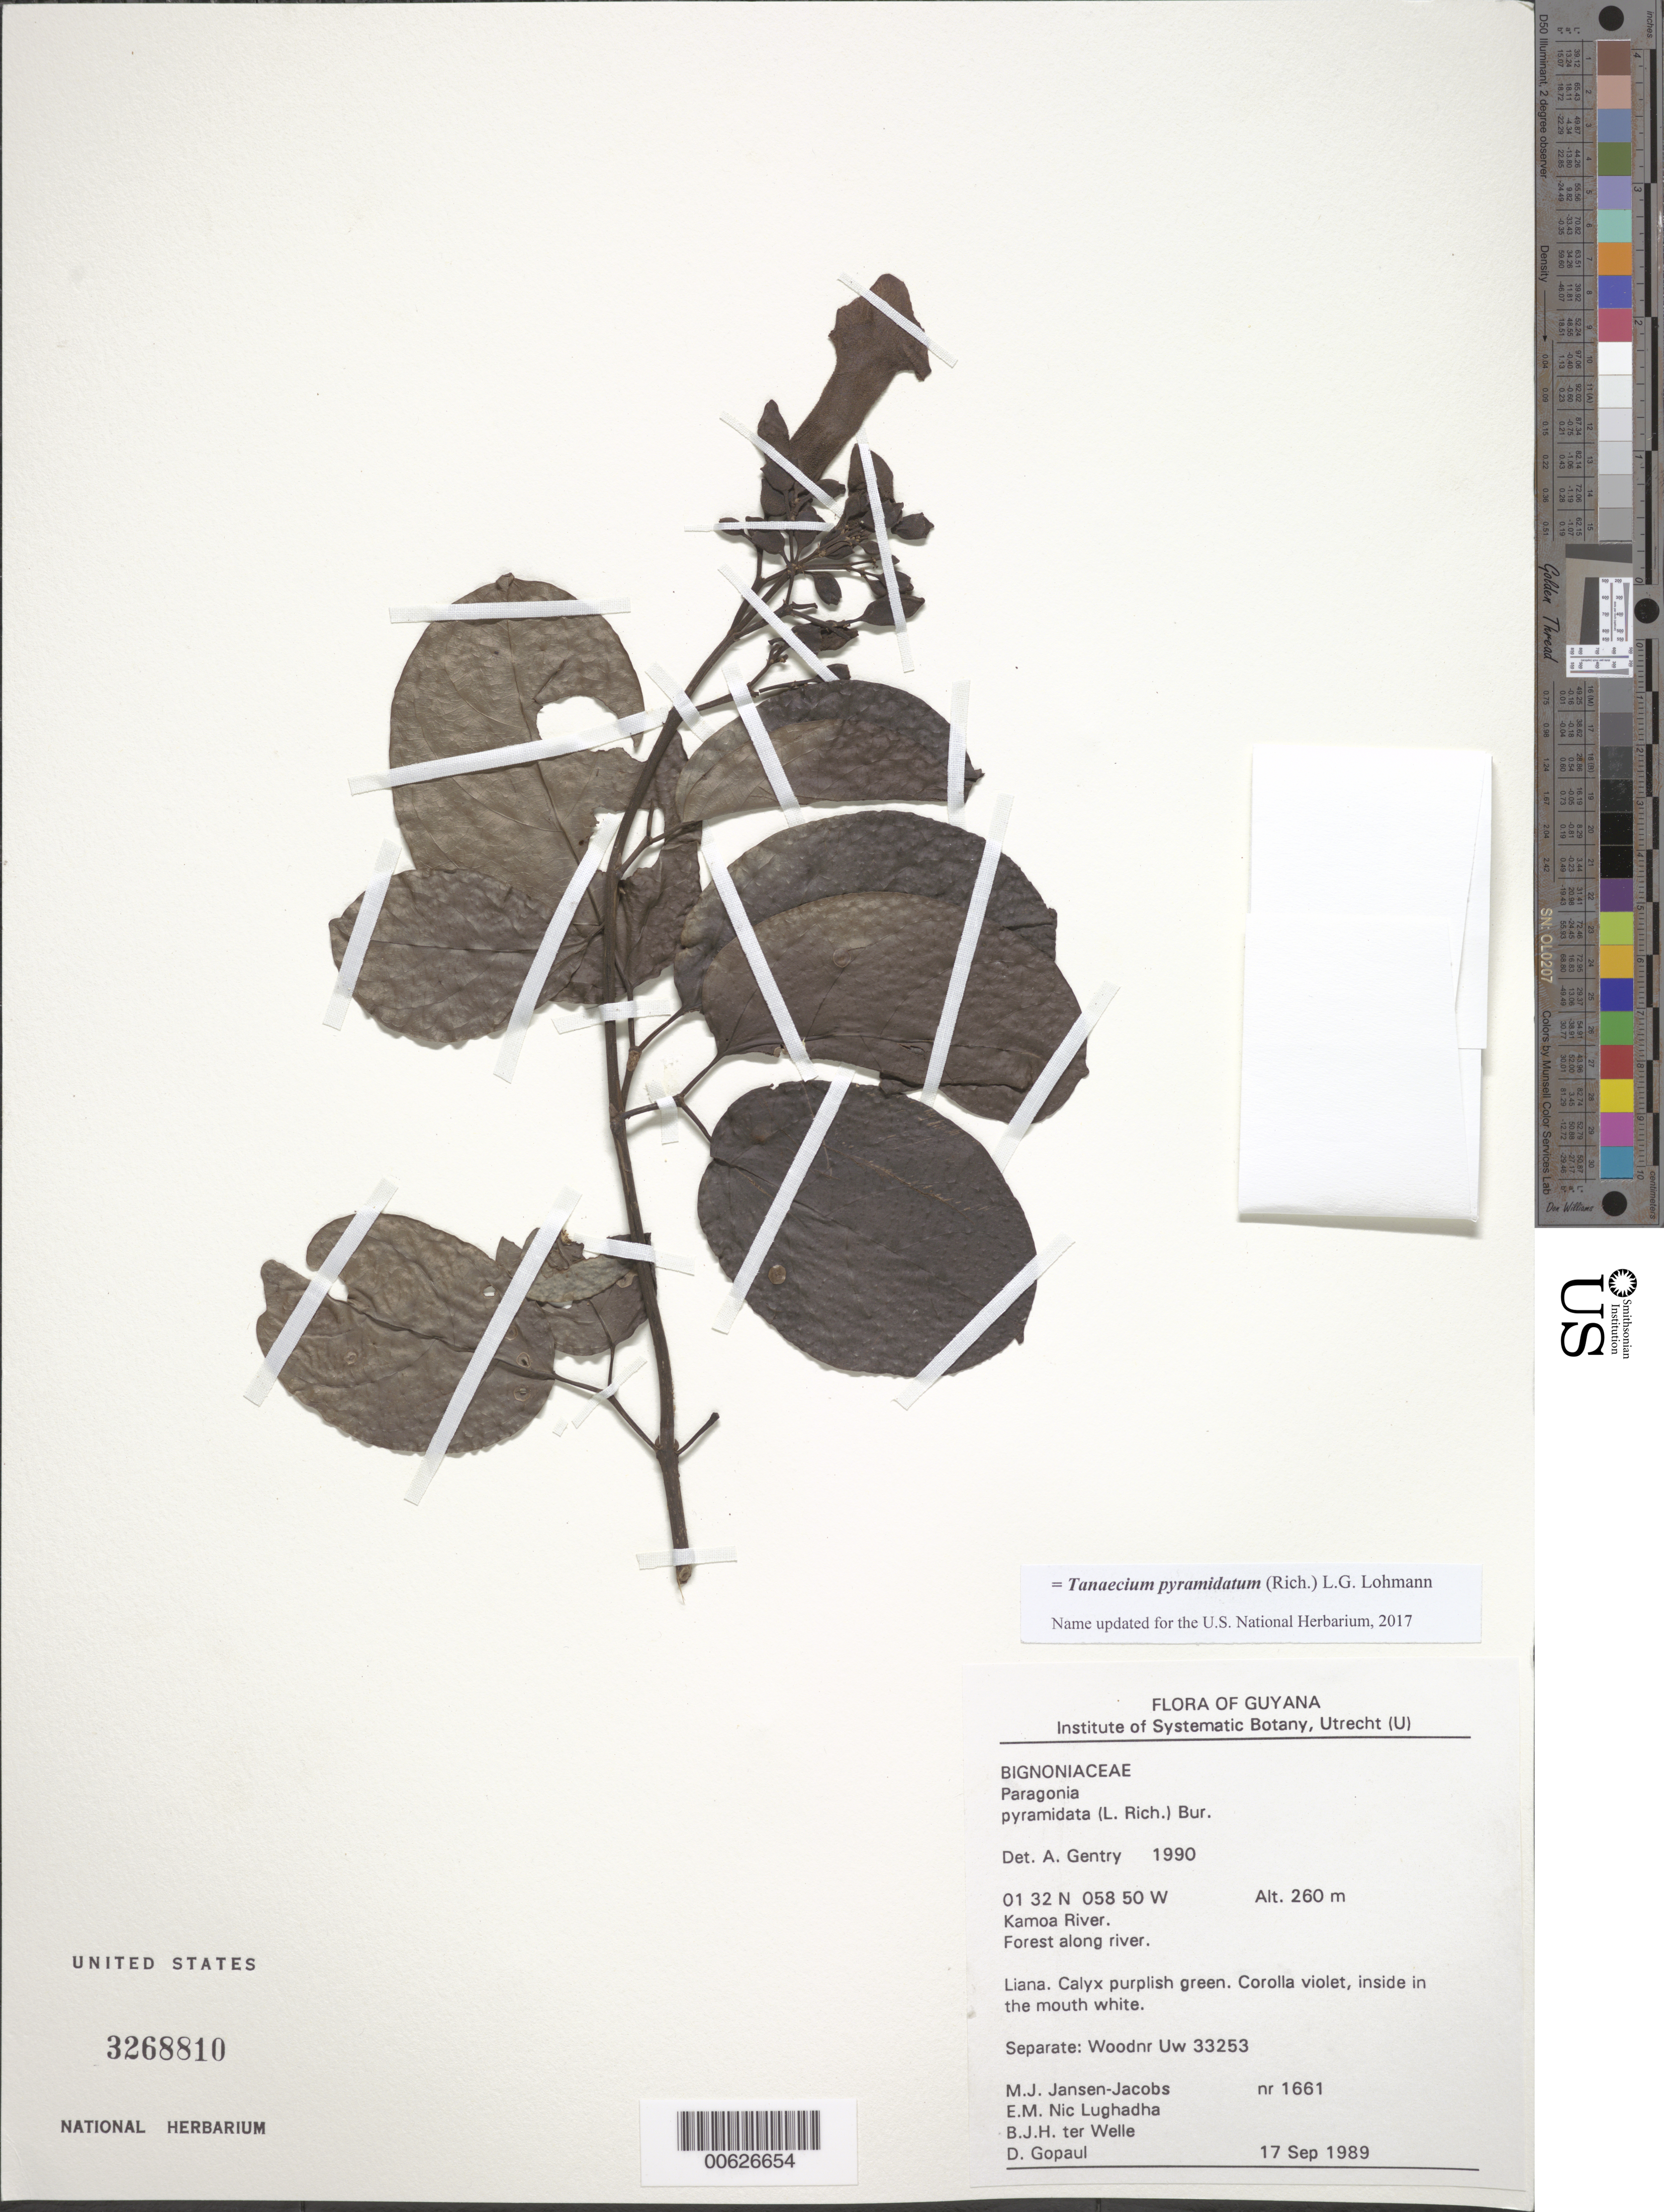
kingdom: Plantae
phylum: Tracheophyta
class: Magnoliopsida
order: Lamiales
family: Bignoniaceae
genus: Tanaecium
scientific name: Tanaecium pyramidatum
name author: (Rich.) L.G. Lohmann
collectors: M. J. Jansen-Jacobs, E. Nic Lughadha, B. Welle & D. Gopaul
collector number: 1661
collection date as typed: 17-Sep-89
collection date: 1989-09-17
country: Guyana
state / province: U. Takutu-U. Essequibo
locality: Kamoa River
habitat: Forest along river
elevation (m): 260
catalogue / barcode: US 3268810